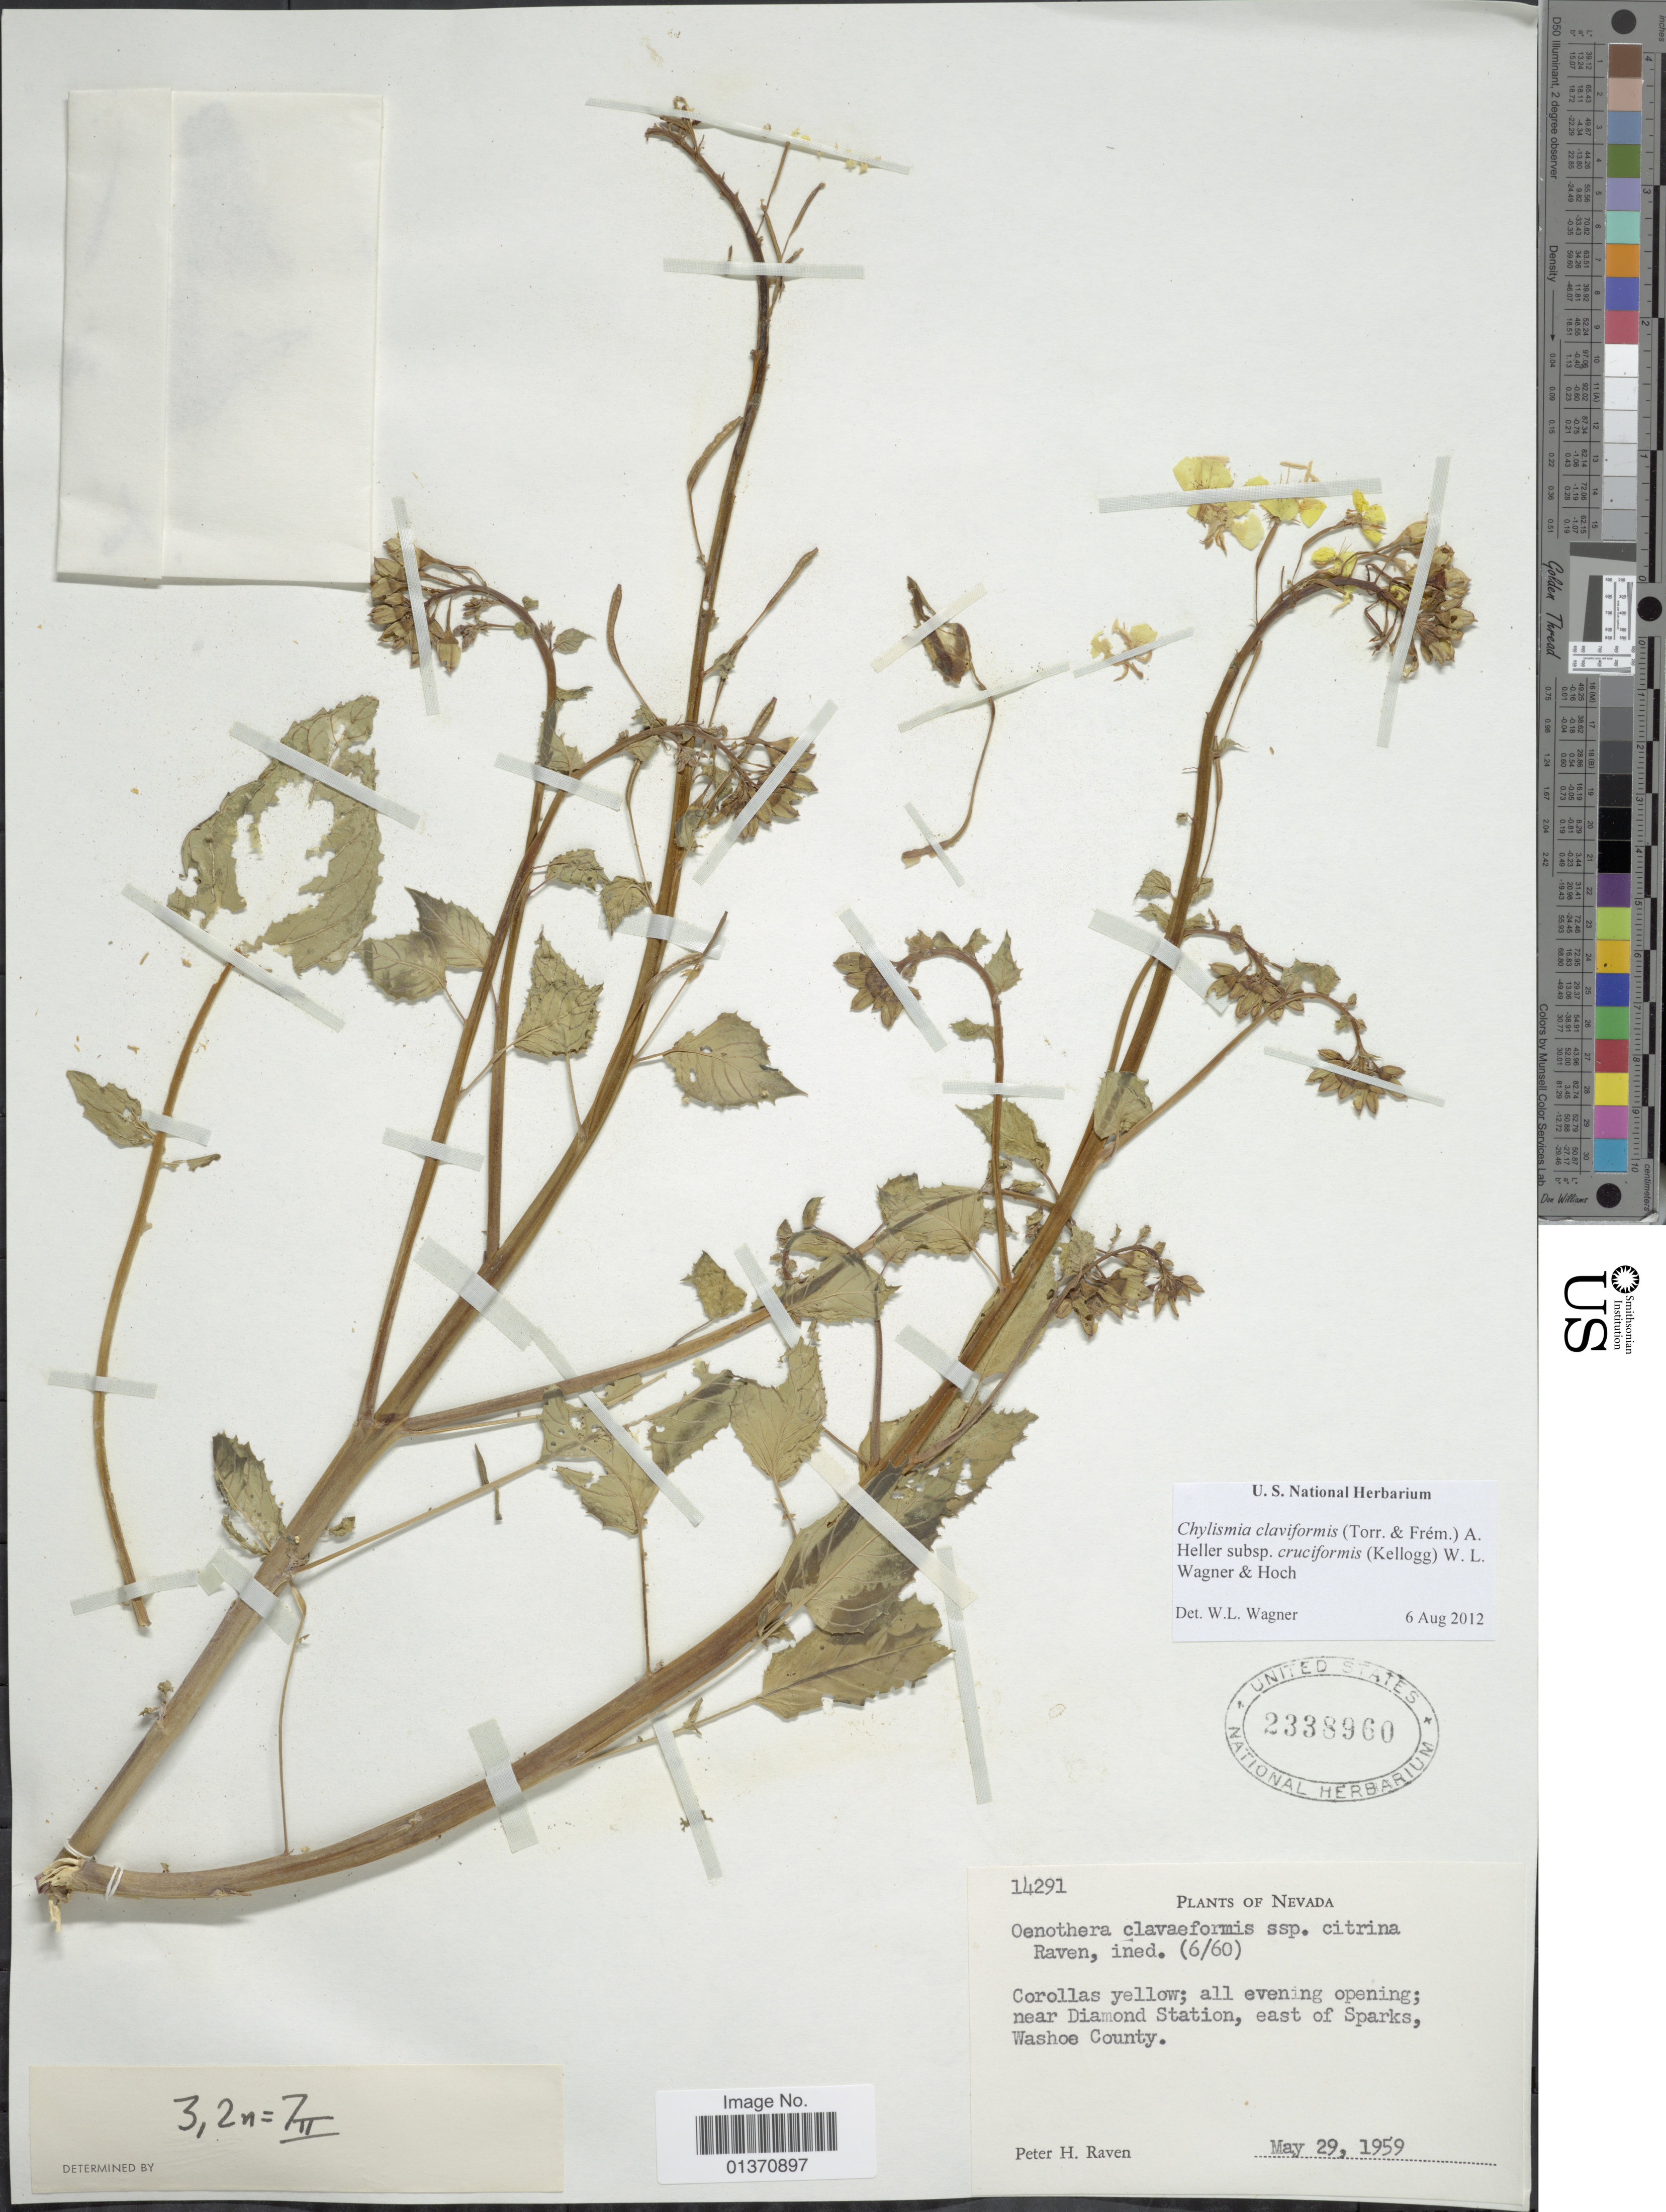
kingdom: Plantae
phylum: Tracheophyta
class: Magnoliopsida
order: Myrtales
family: Onagraceae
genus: Chylismia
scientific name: Chylismia claviformis subsp. cruciformis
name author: (Kellog) W.L. Wagner & Hoch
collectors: P. H. Raven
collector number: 14291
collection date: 1959-05-29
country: United States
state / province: Nevada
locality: Near Diamond Station, east of Sparks, Washoe County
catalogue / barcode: US 2338960